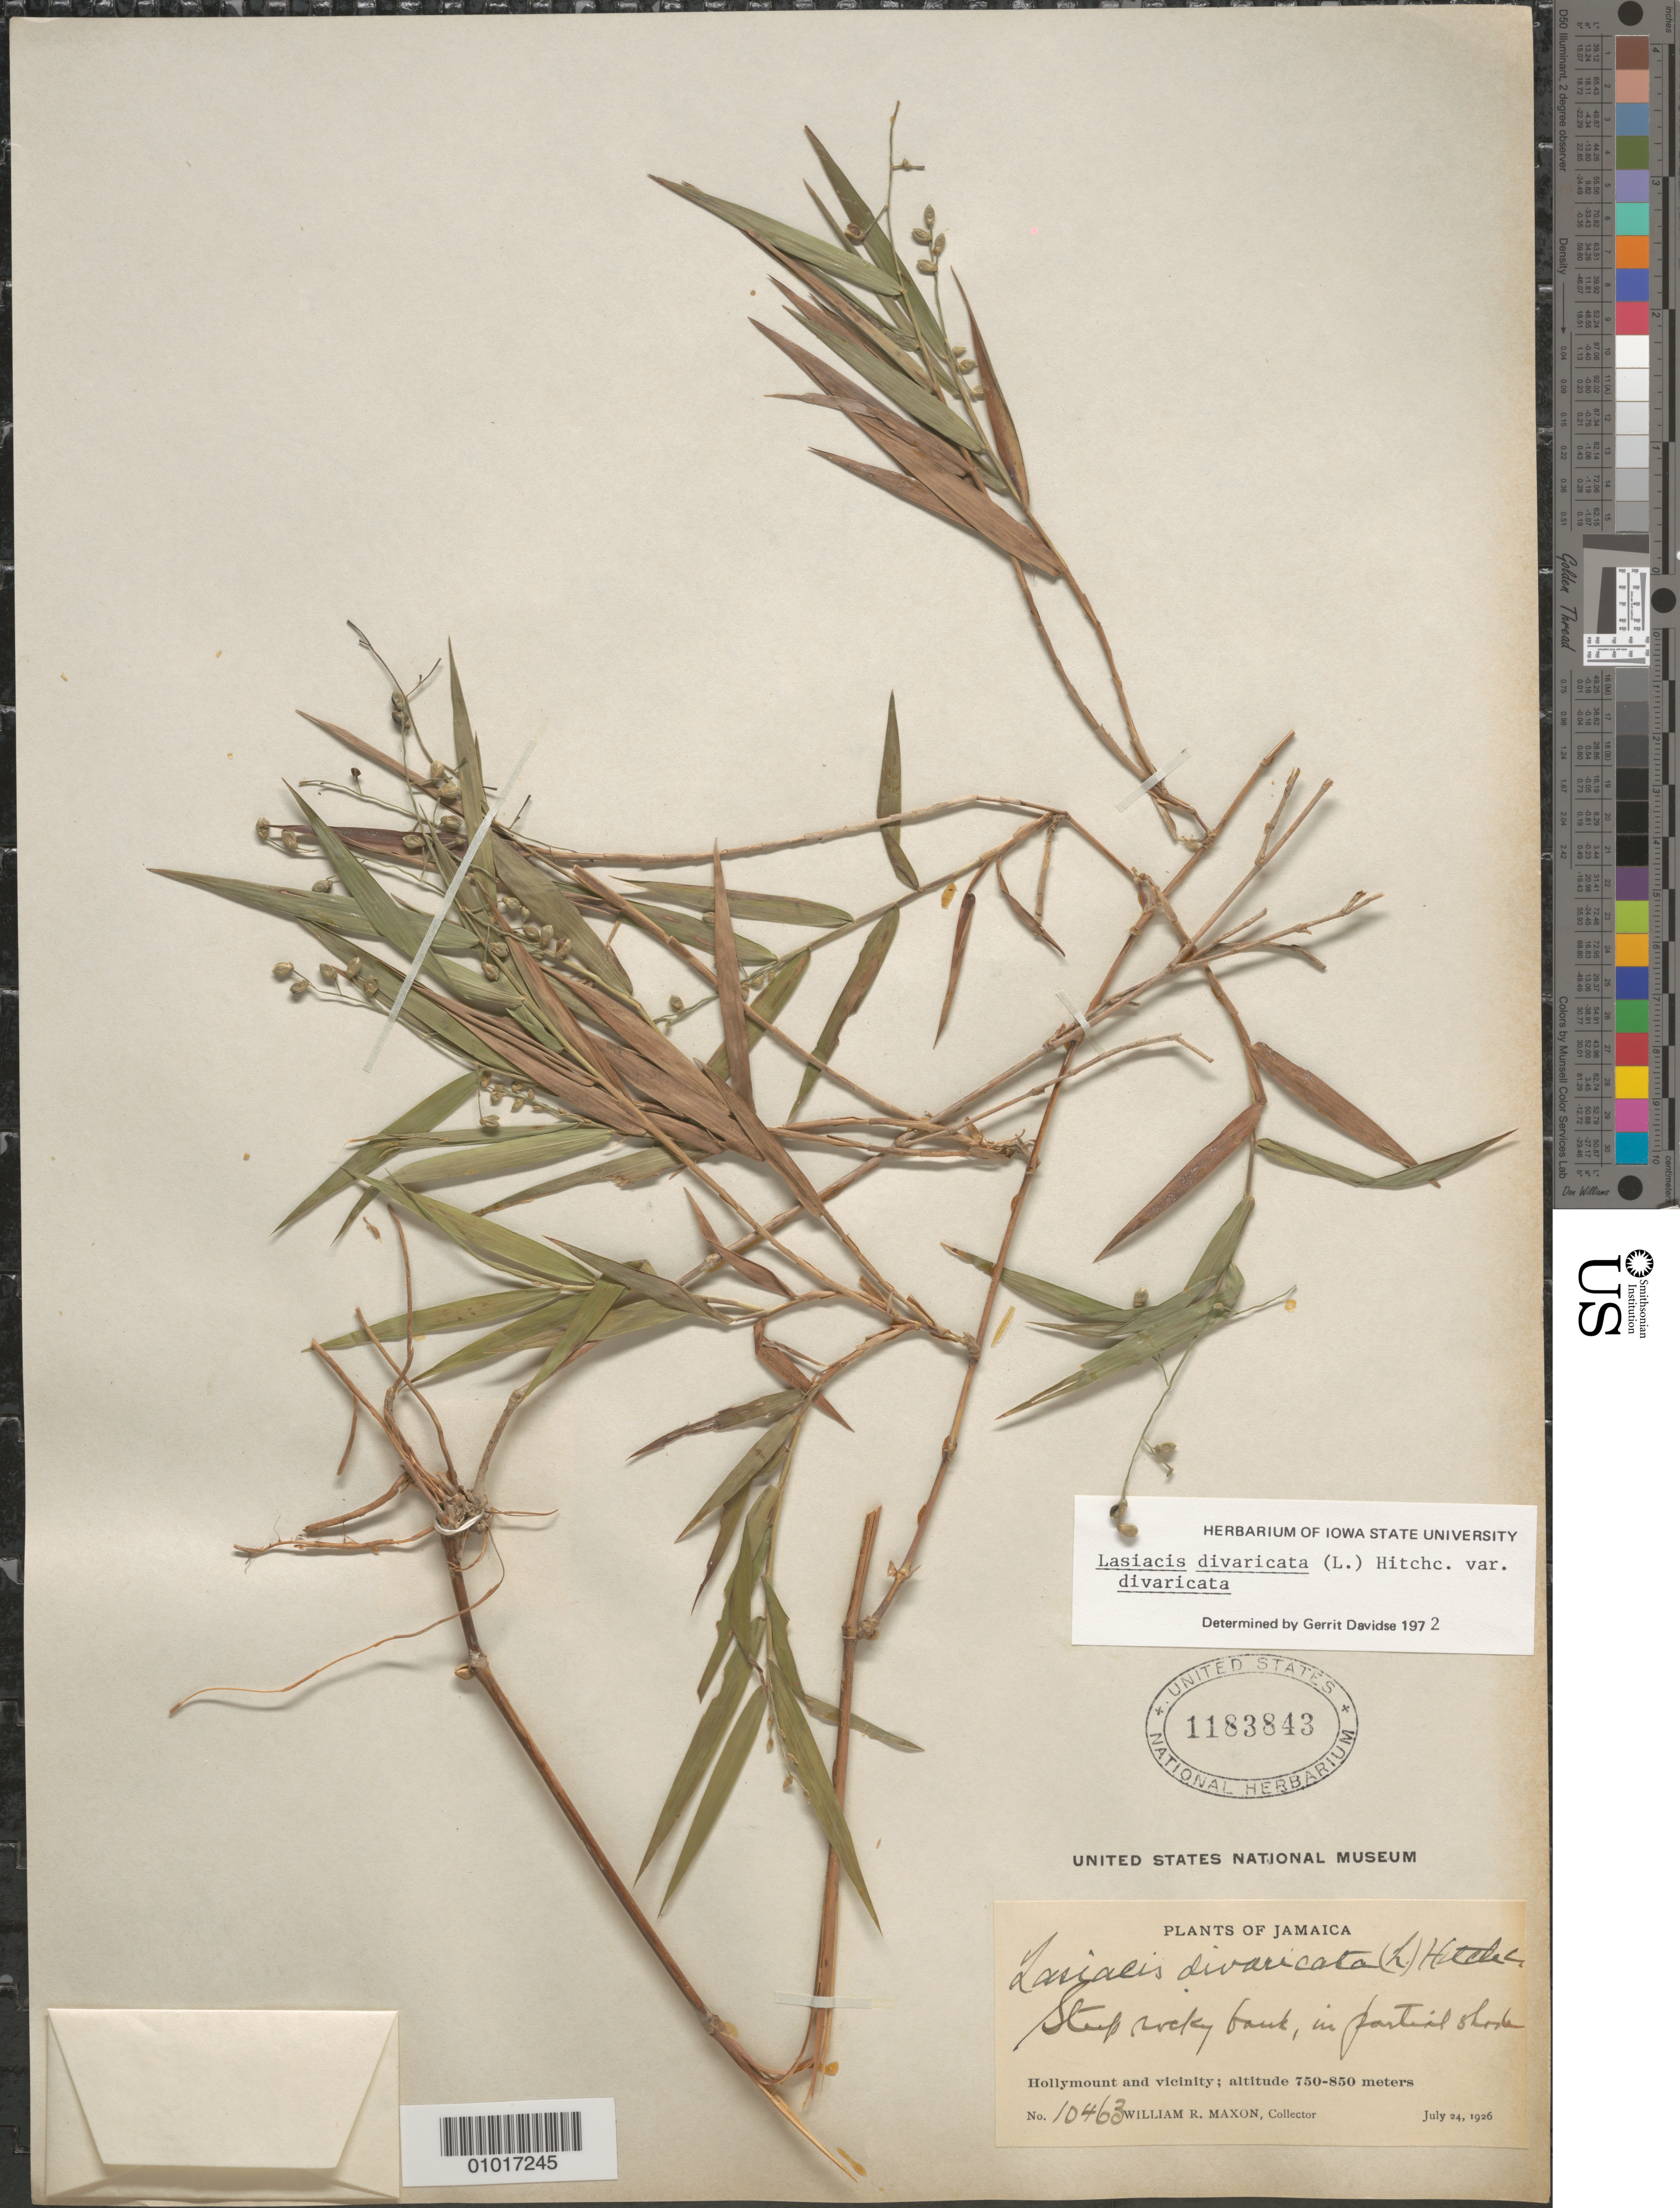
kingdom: Plantae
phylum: Tracheophyta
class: Liliopsida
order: Poales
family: Poaceae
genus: Lasiacis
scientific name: Lasiacis divaricata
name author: (L.) Hitchc.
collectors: W. R. Maxon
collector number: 10463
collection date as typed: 24 Jul 1926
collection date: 1926-07-24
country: Jamaica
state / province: Saint Catherine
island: Jamaica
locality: Hollymount and vicinity,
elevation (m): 750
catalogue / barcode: US 1183843